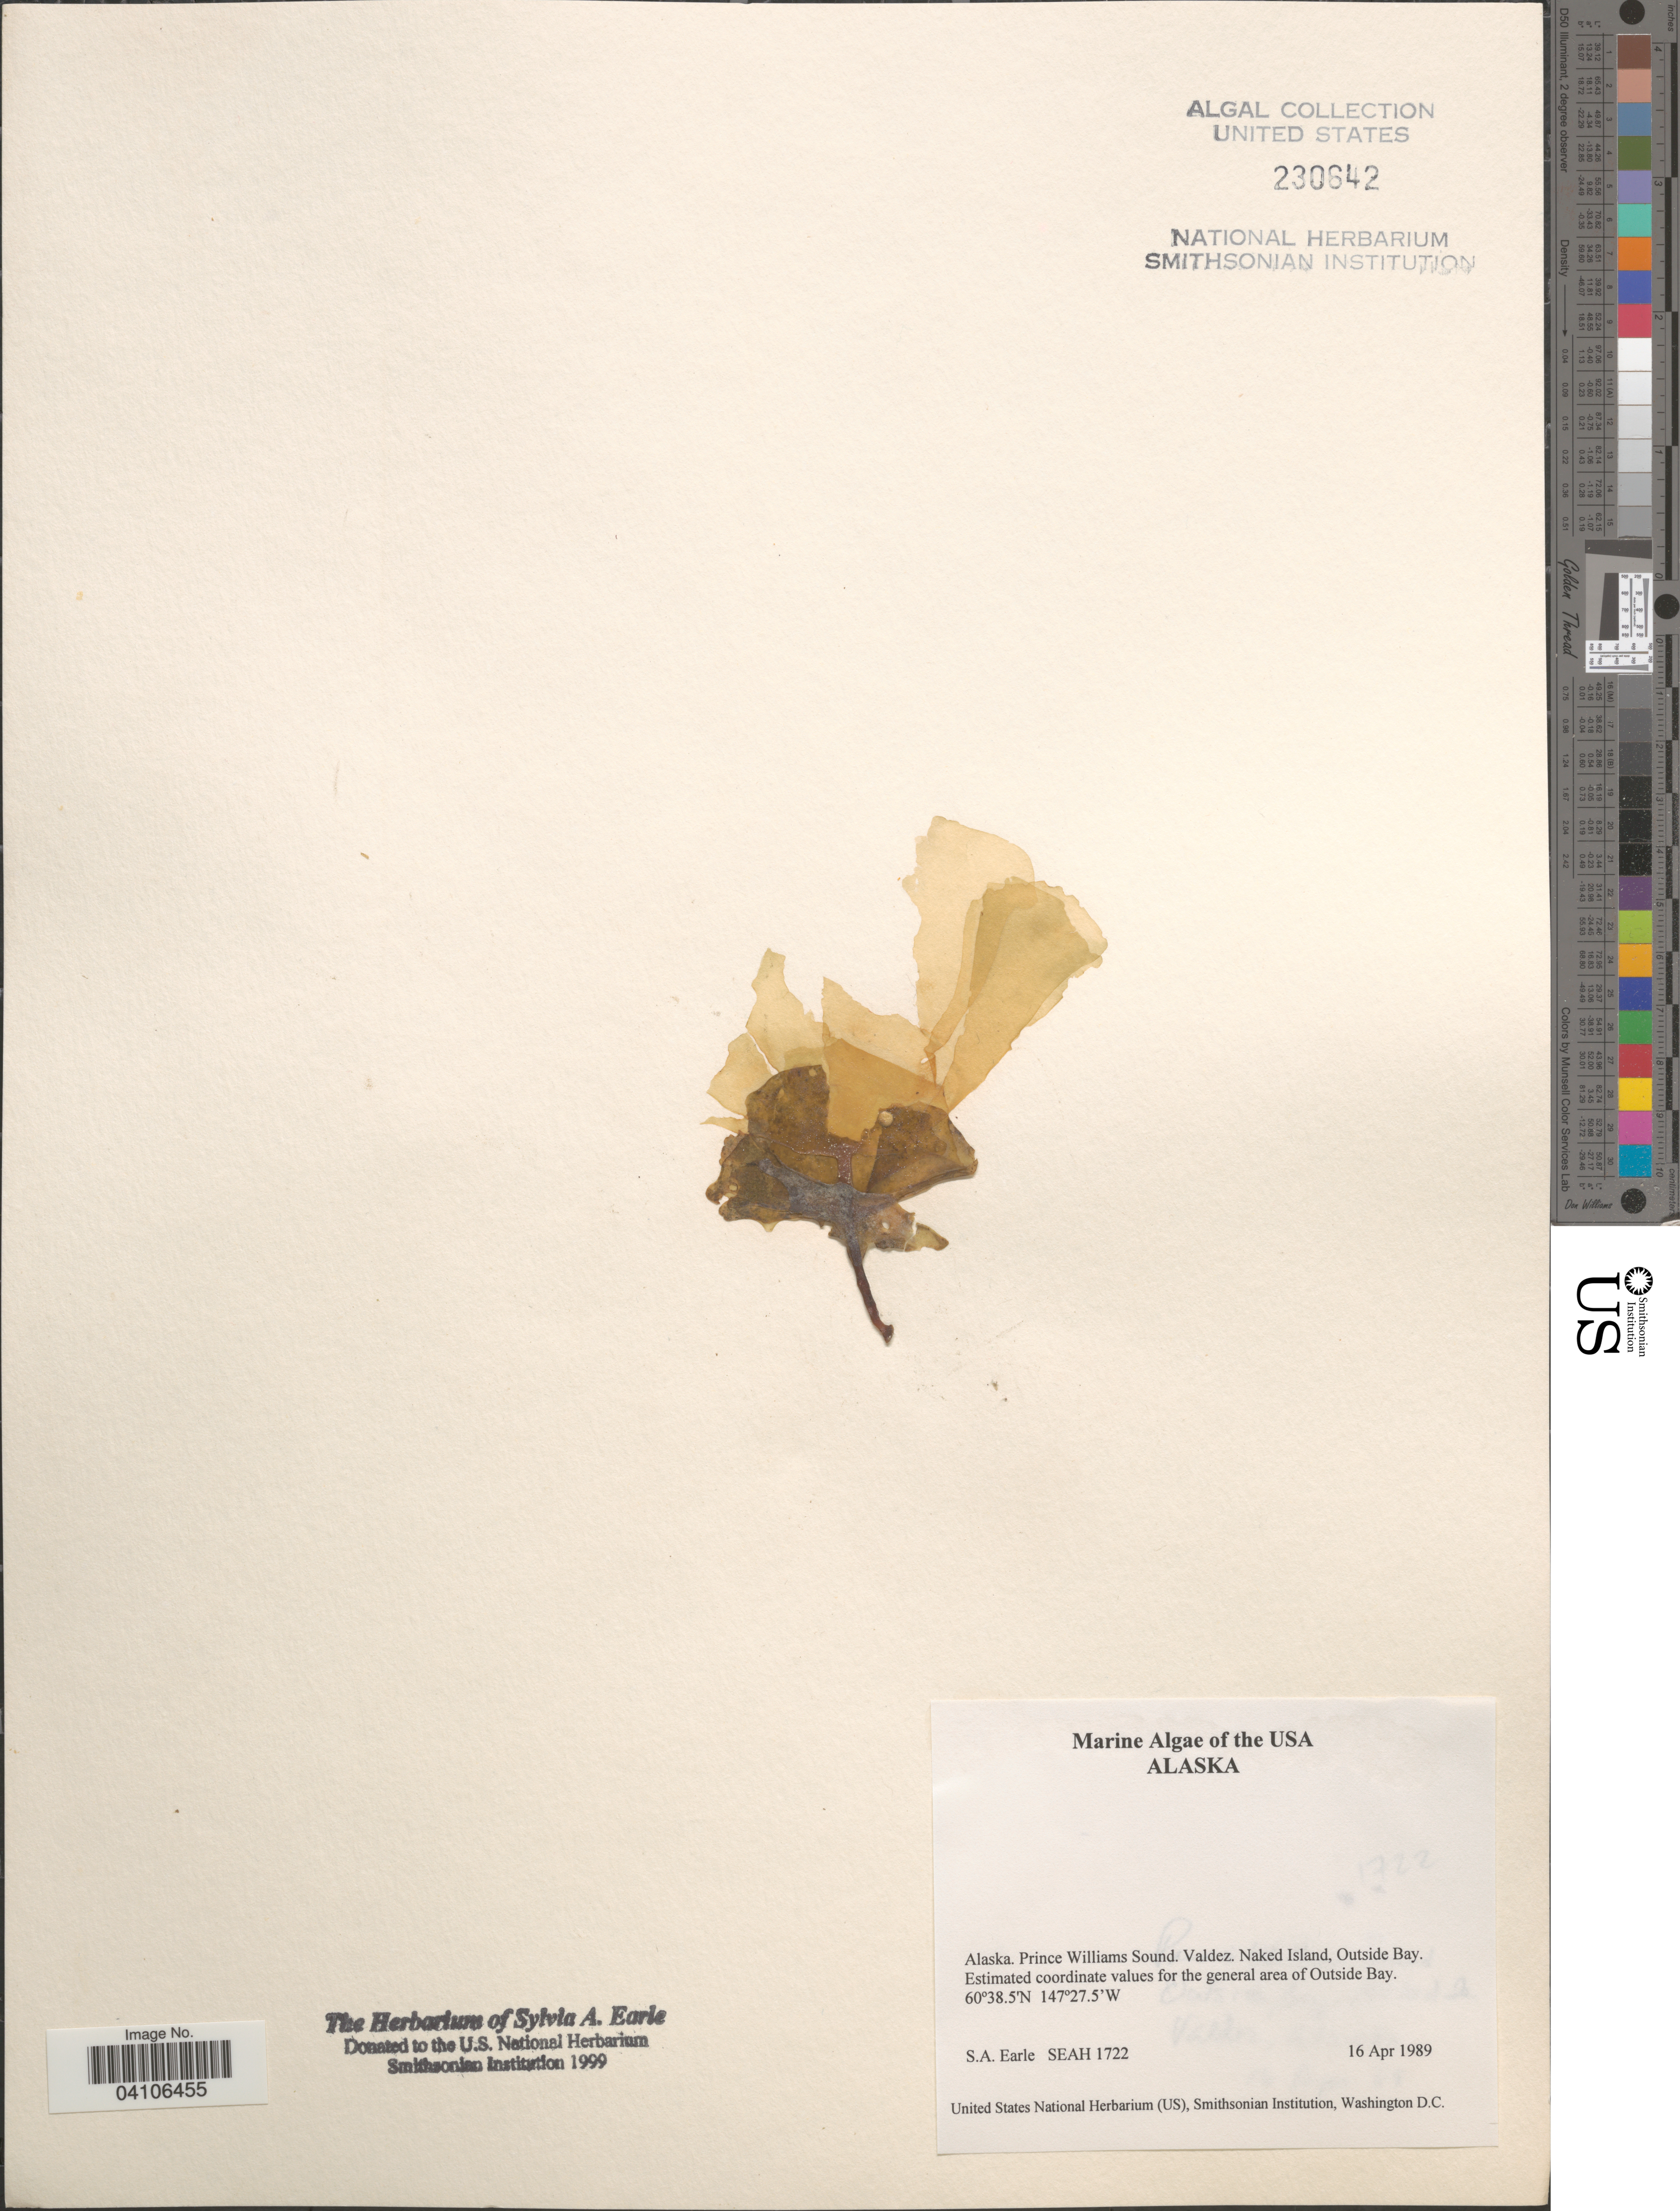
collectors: S. A. Earle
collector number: SEAH1722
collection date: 1989-04-16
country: United States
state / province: Alaska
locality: Prince Williams Sound. Valdez. Naked Island, Outside Bay. Estimated coordinate values for the general area of Outside Bay.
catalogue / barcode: US 230642